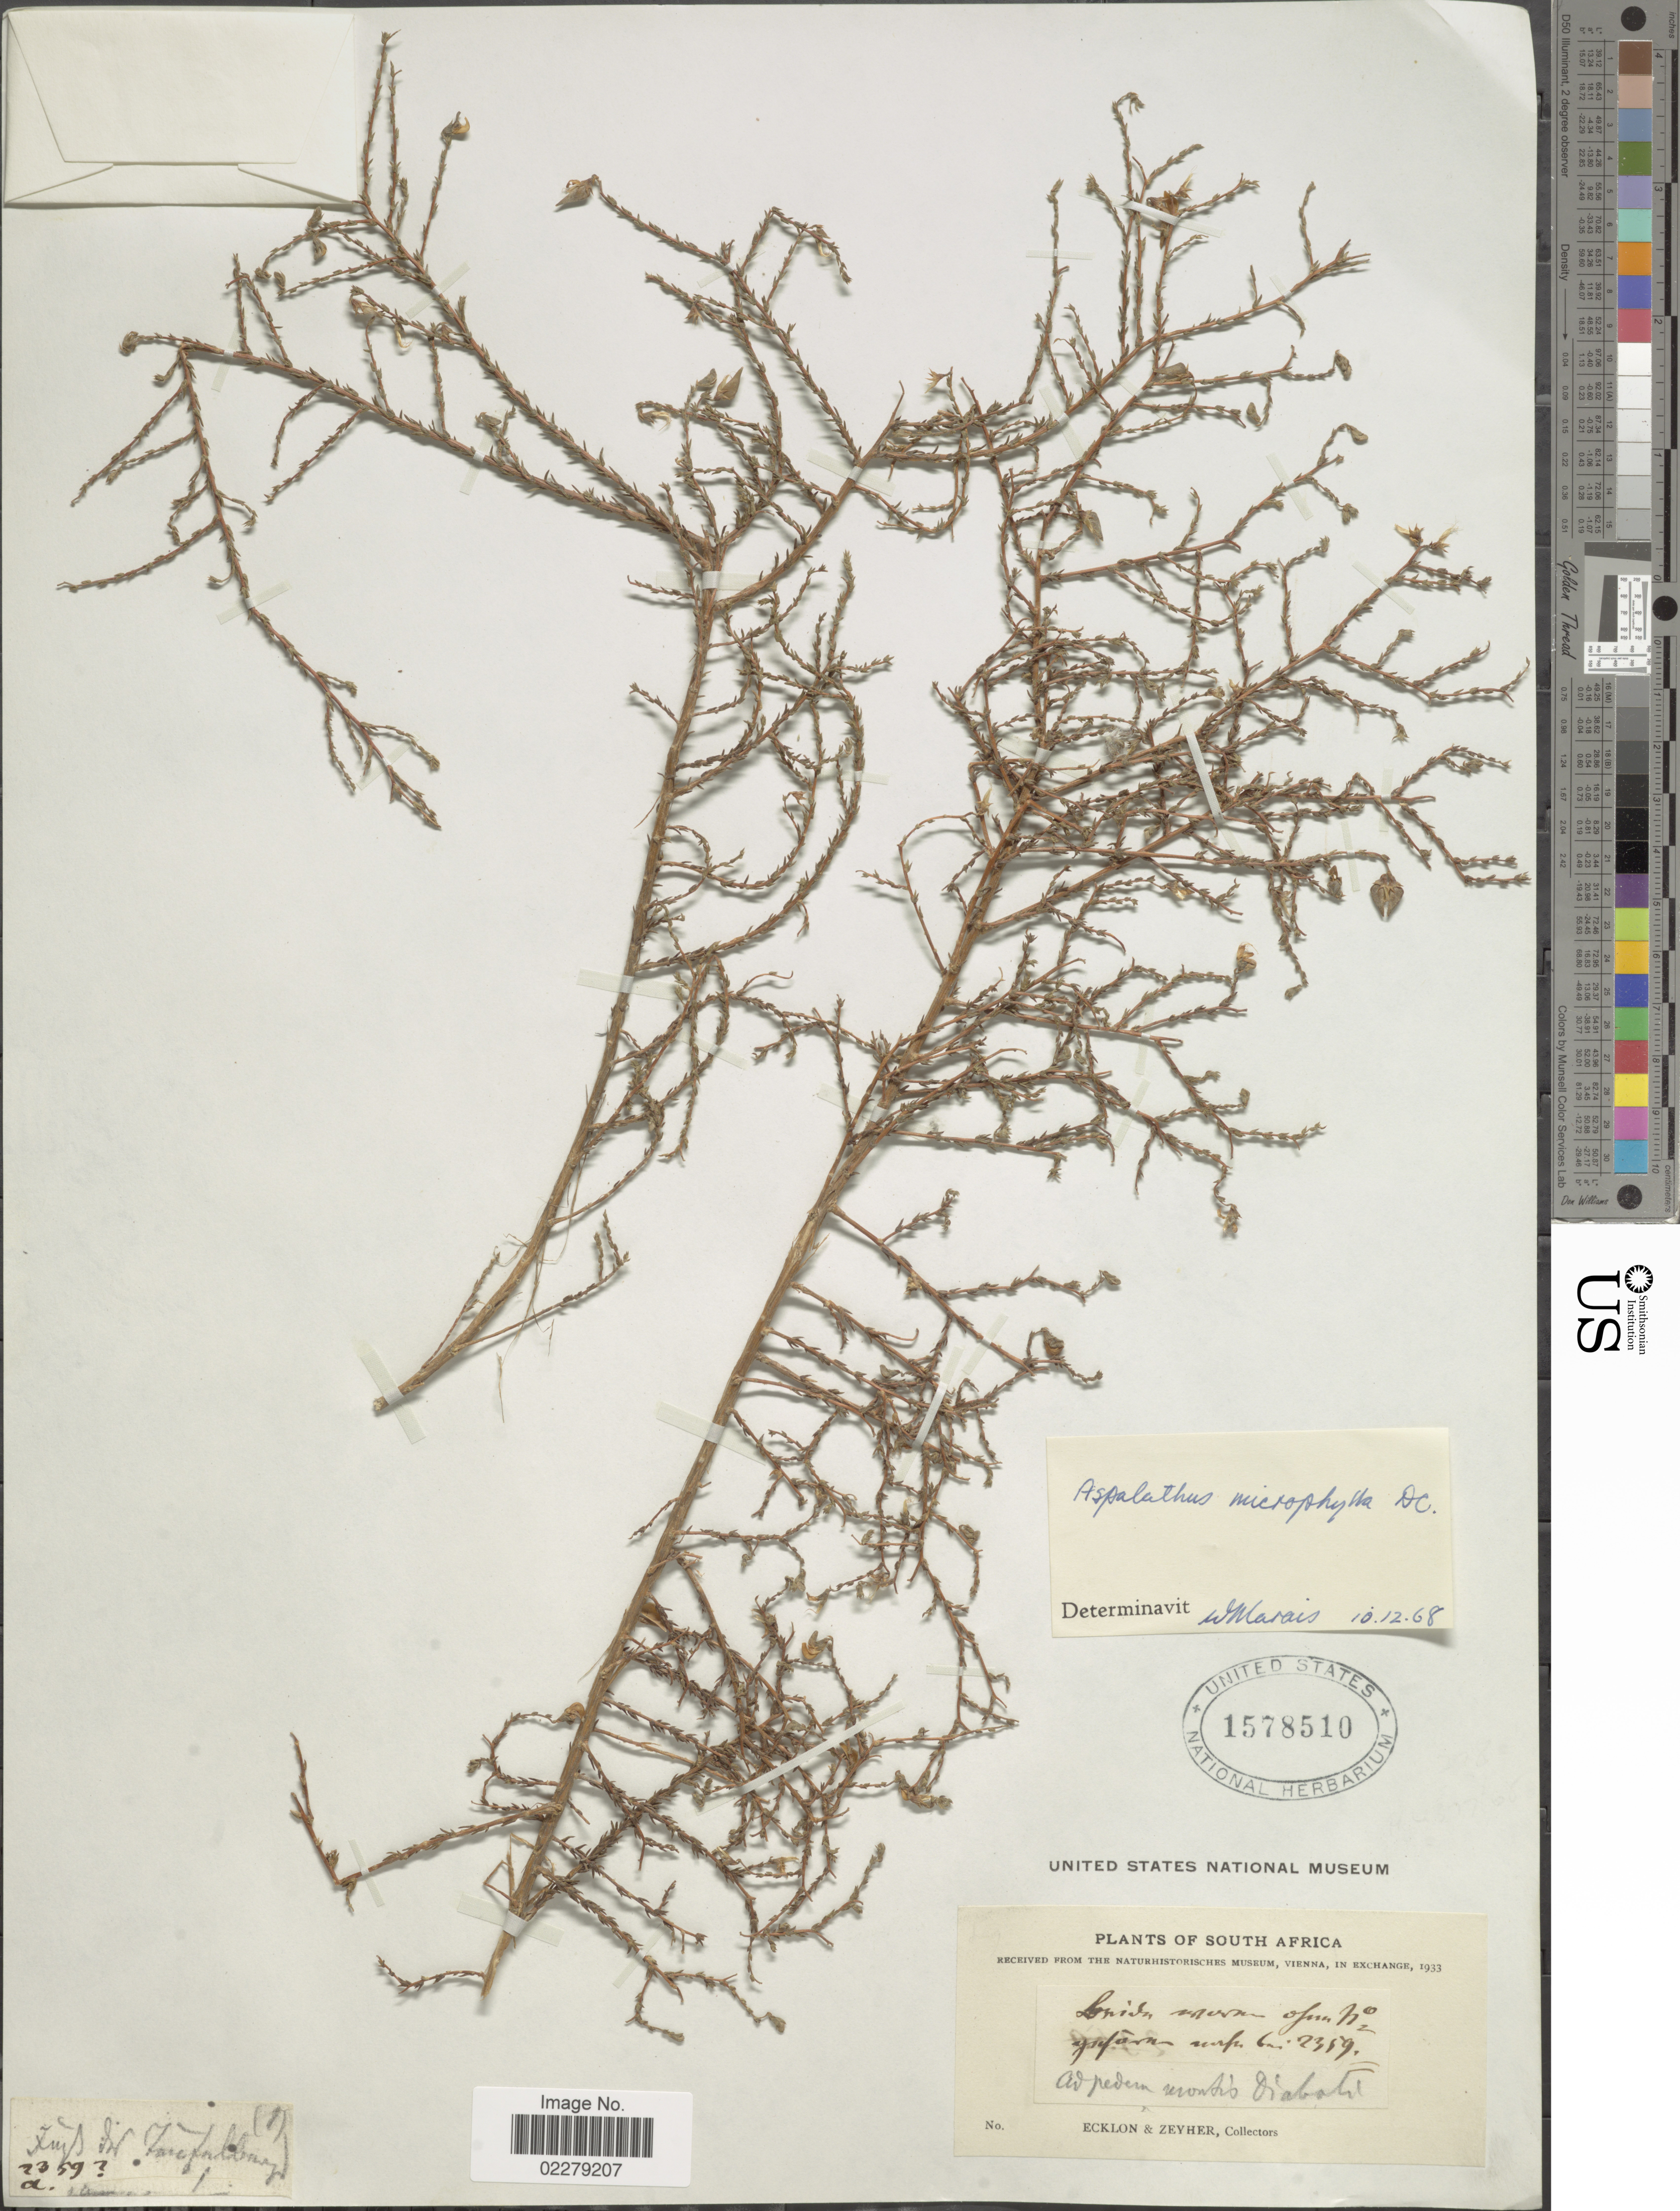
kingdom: Plantae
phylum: Tracheophyta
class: Magnoliopsida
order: Fabales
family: Fabaceae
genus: Aspalathus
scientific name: Aspalathus microphylla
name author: DC.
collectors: -. Ecklon & -. Zeyher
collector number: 2359?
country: South Africa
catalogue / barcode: US 1578510